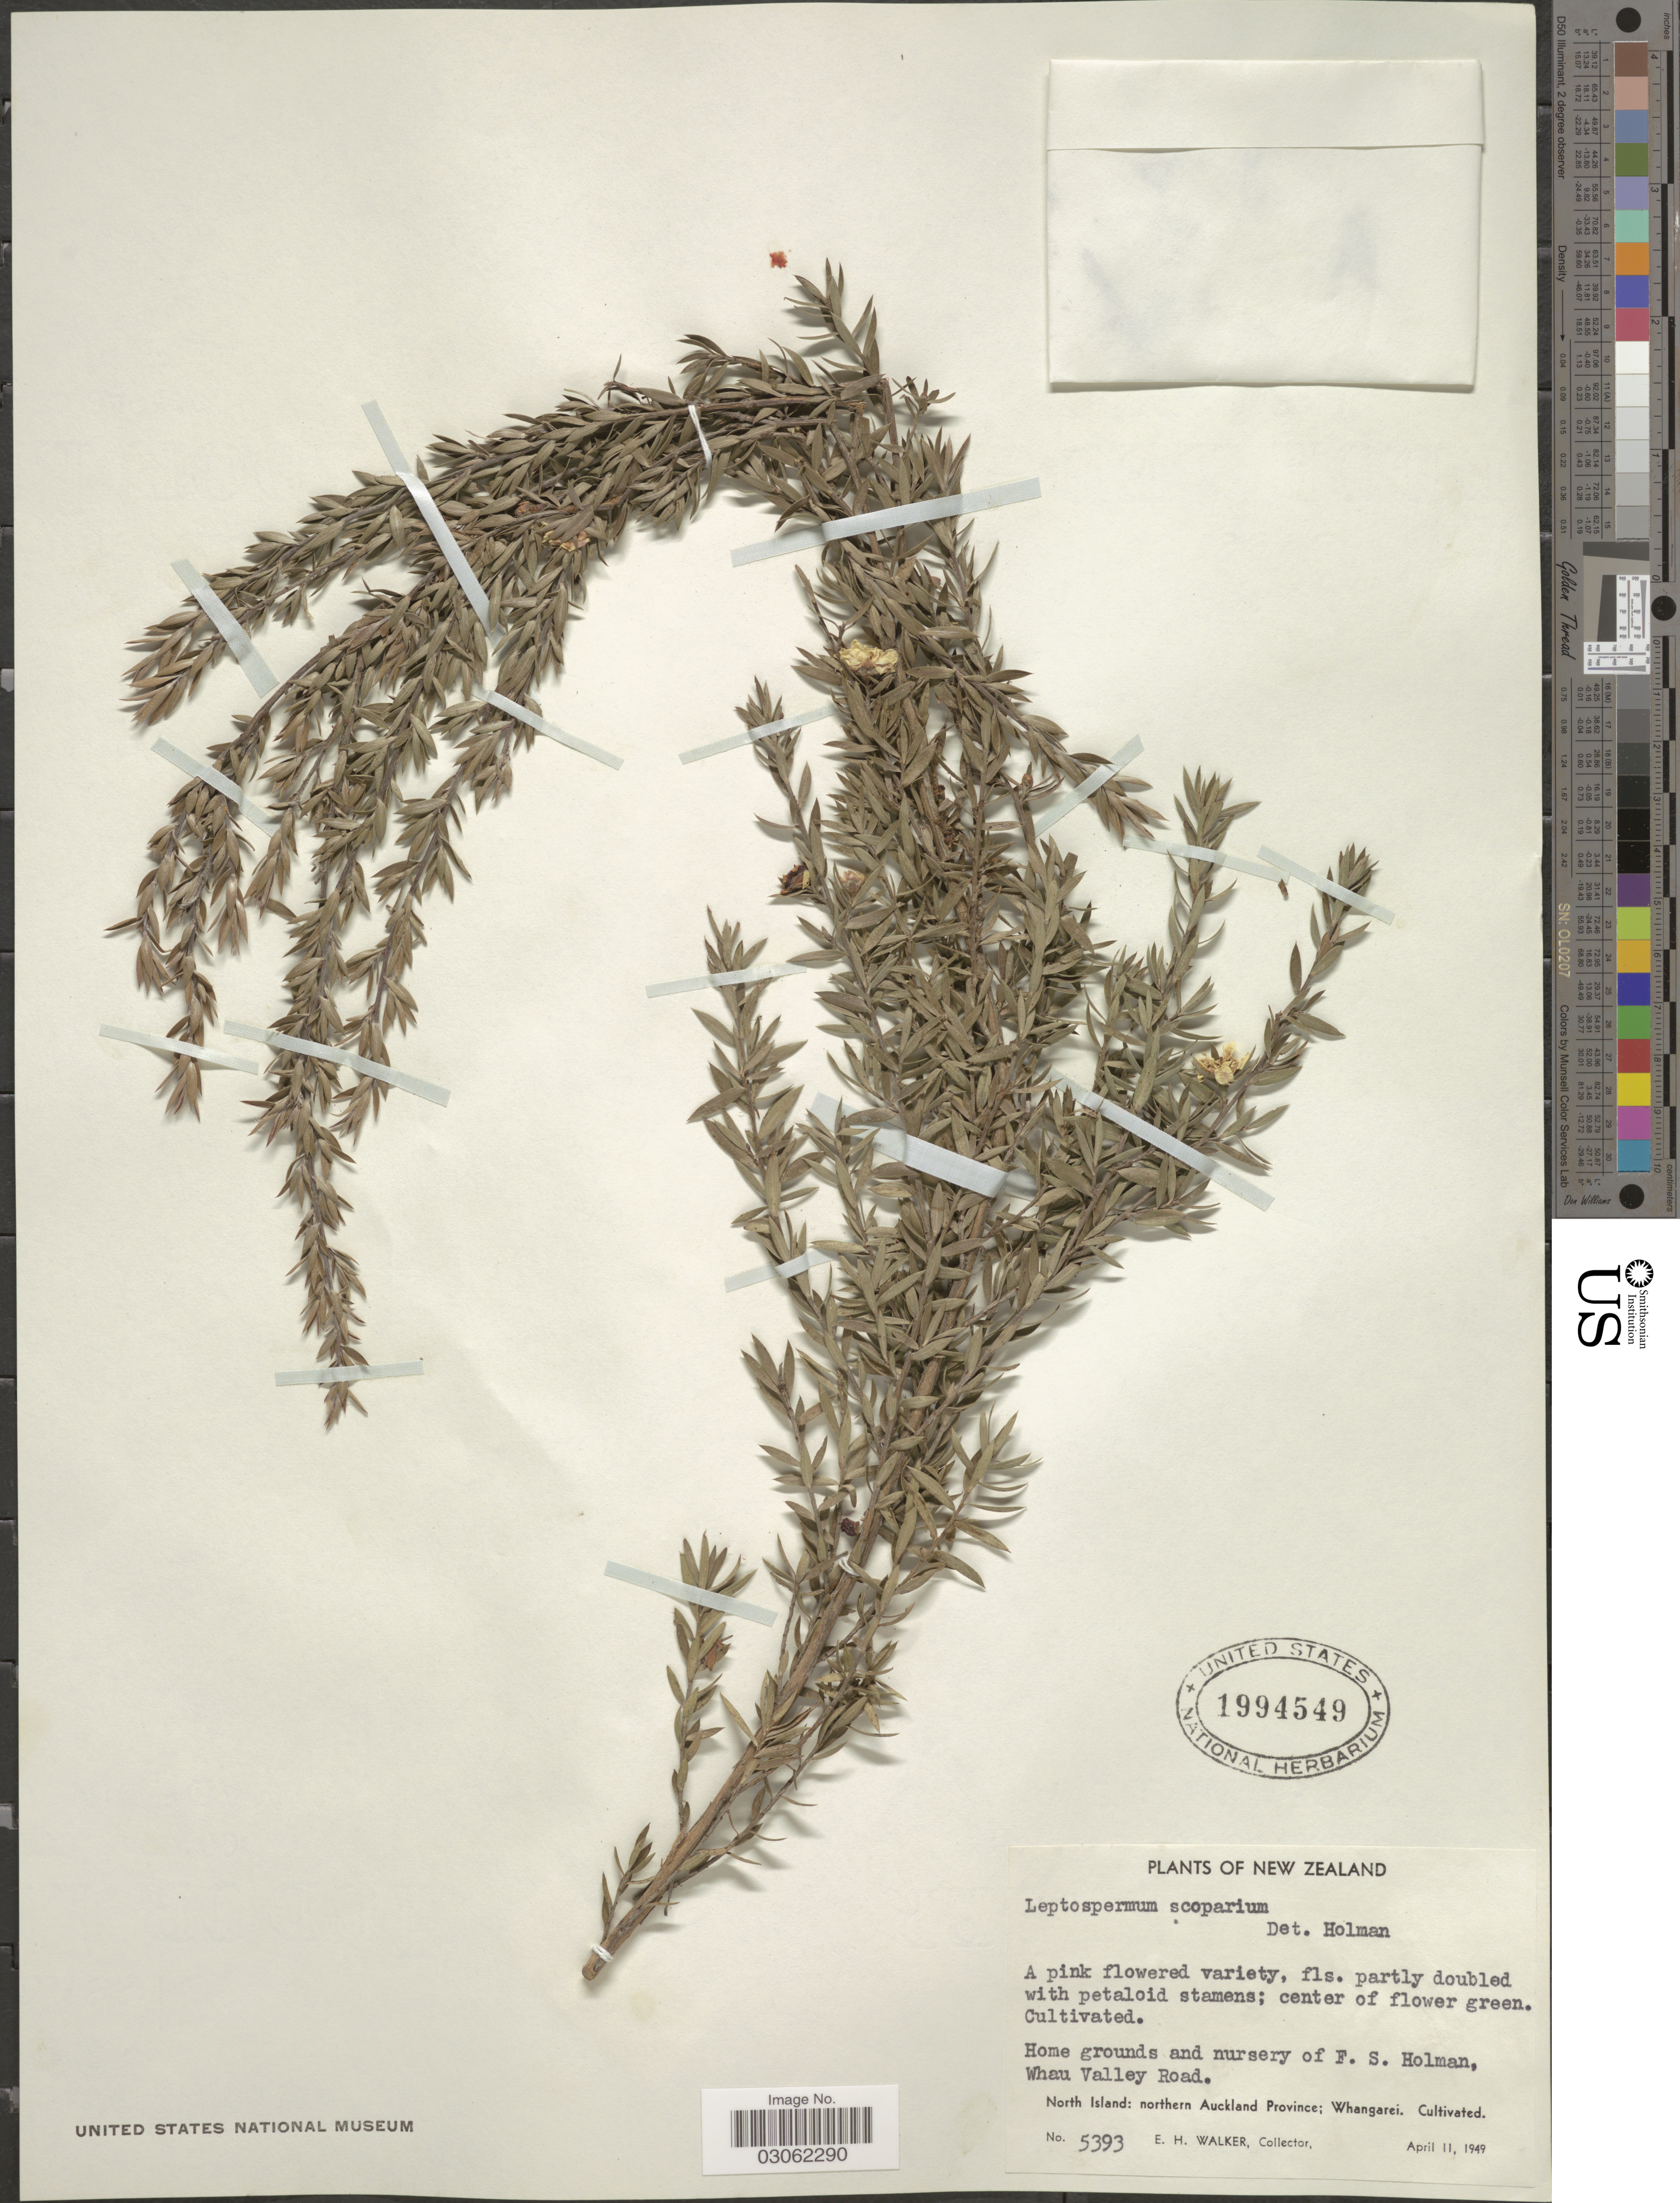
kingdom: Plantae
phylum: Tracheophyta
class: Magnoliopsida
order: Myrtales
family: Myrtaceae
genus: Leptospermum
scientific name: Leptospermum scoparium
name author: J.R. Forst. & G. Forst.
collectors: E. H. Walker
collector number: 5393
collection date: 1949-04-11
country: New Zealand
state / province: Auckland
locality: Home grounds and nursery of F. S. Holman, Whau Valley Road. North Island: northern Auckland Province; Whangarei.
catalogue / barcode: US 1994549